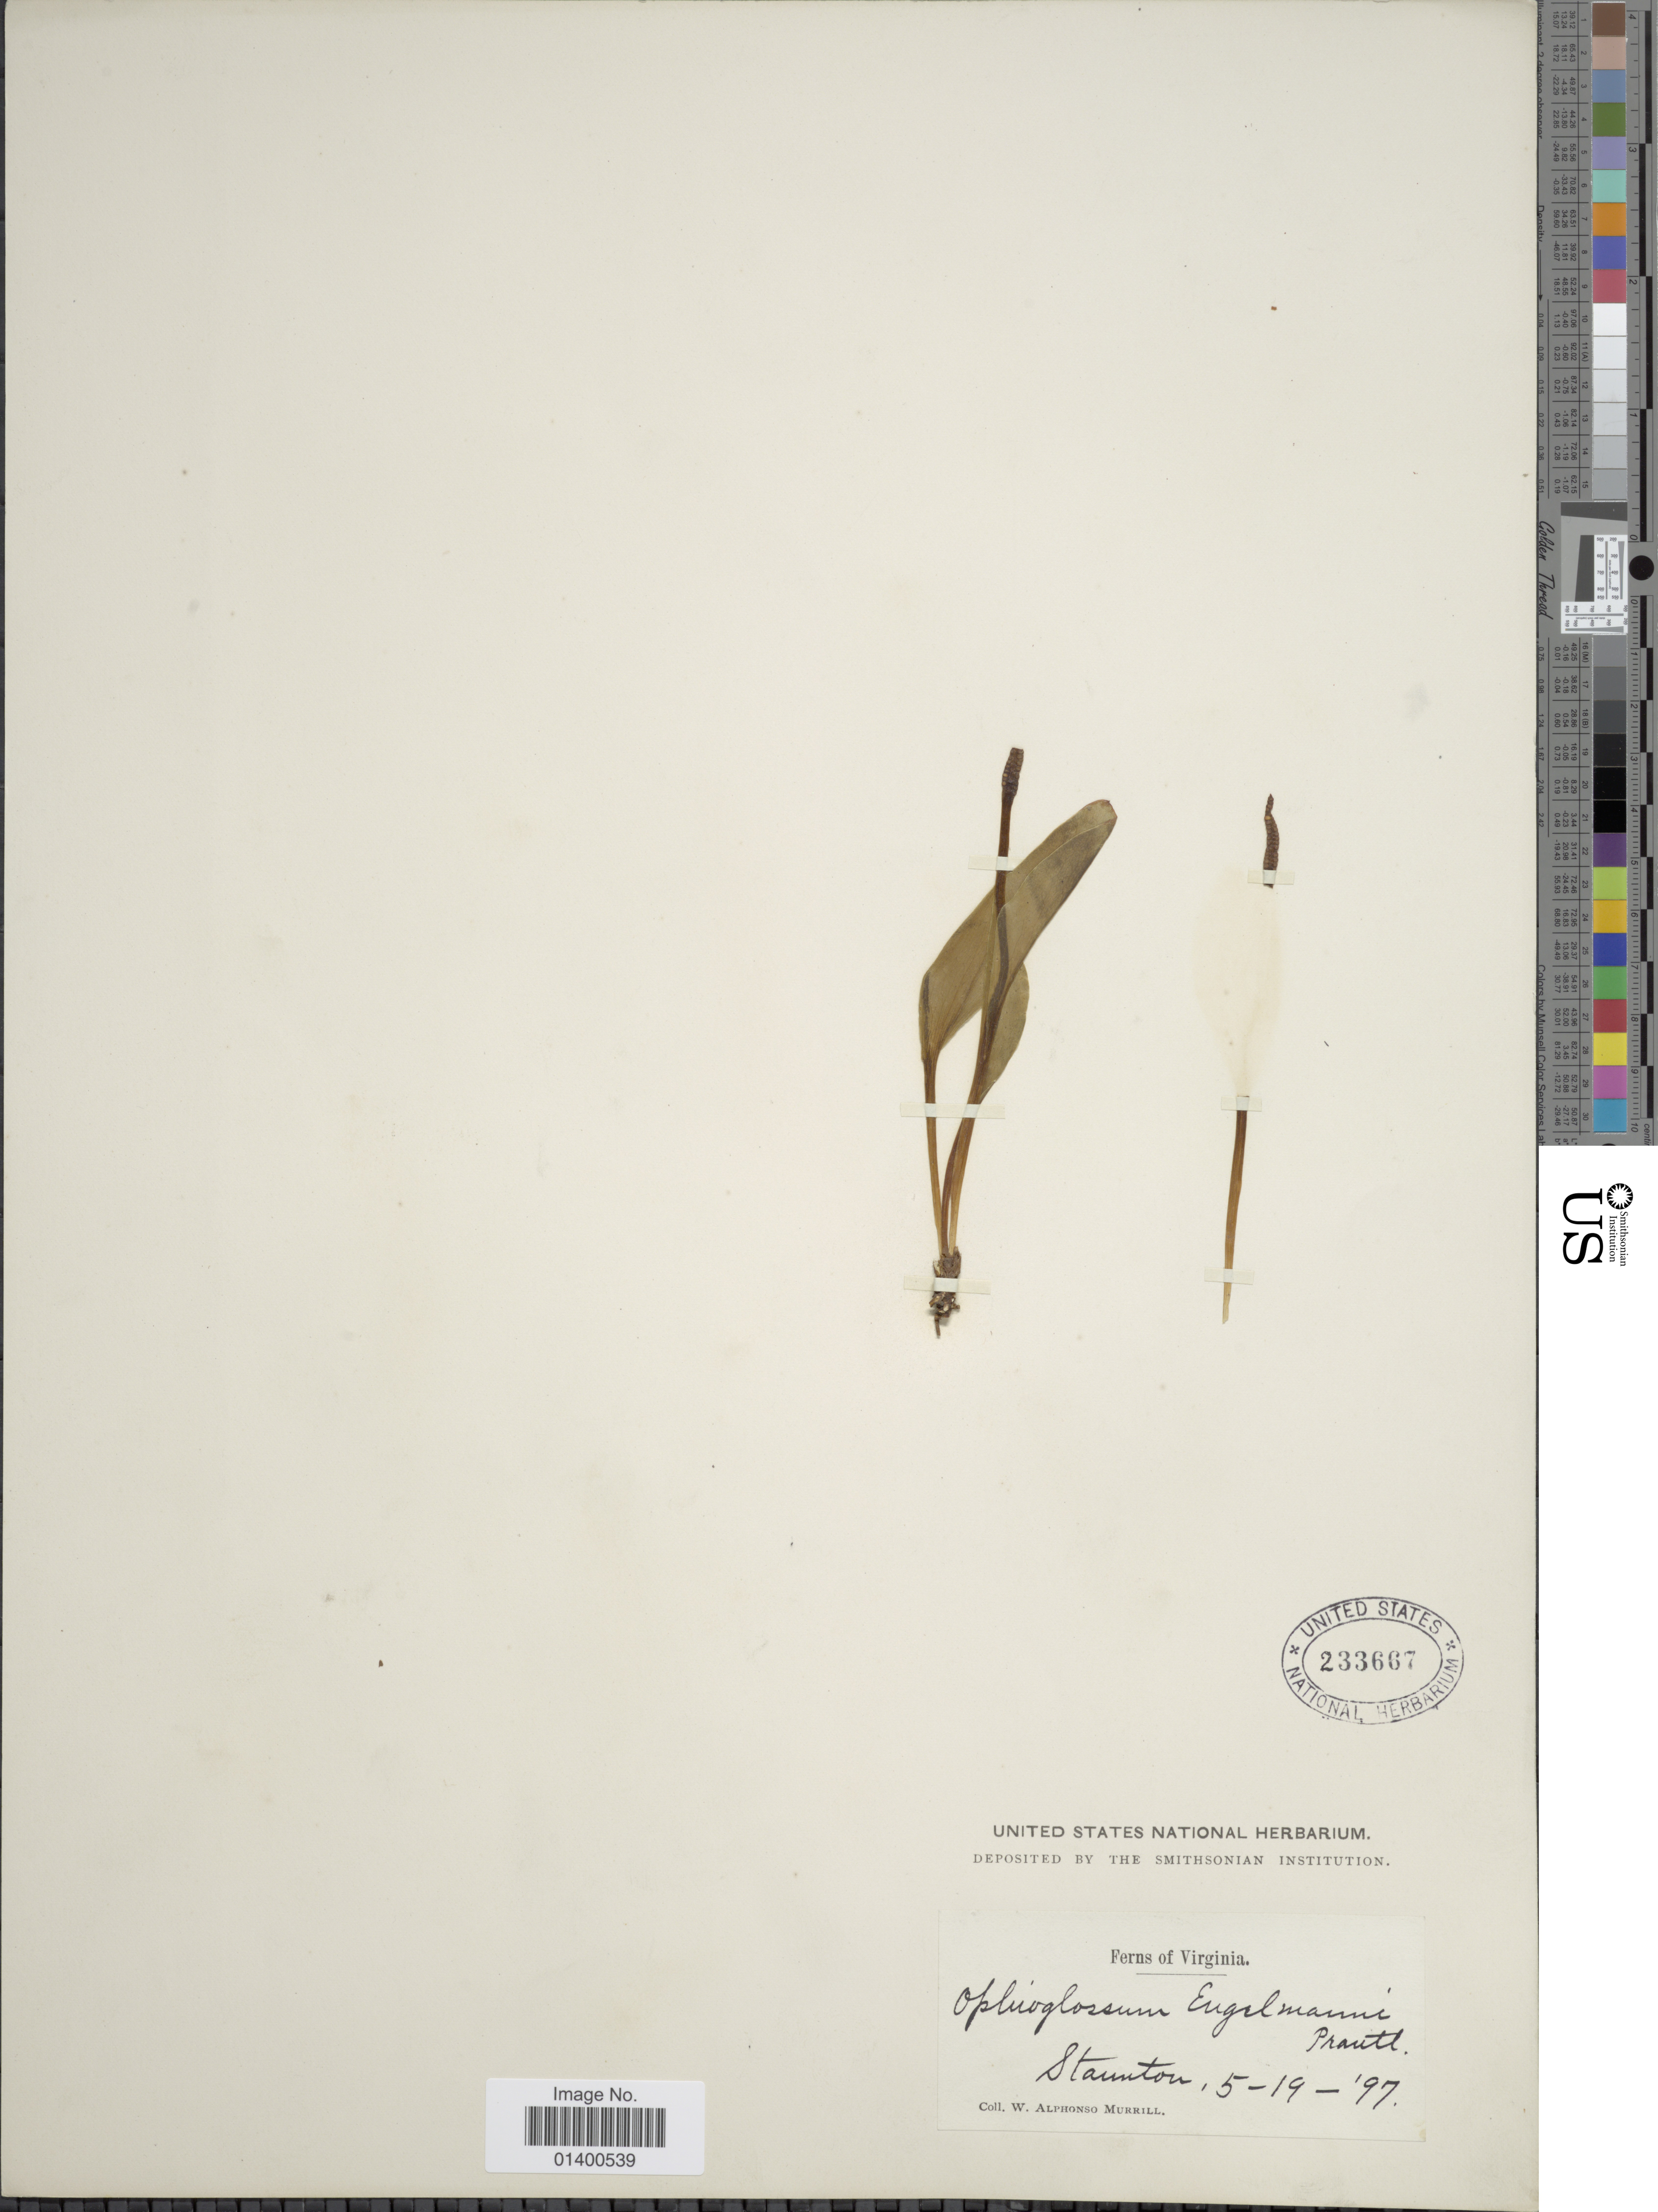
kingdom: Plantae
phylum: Tracheophyta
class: Polypodiopsida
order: Ophioglossales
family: Ophioglossaceae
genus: Ophioglossum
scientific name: Ophioglossum engelmannii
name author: Prantl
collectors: W. A. Murrill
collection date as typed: Transcribed d/m/y: 19/5/97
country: United States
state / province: Virginia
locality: Staunton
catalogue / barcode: US 233667